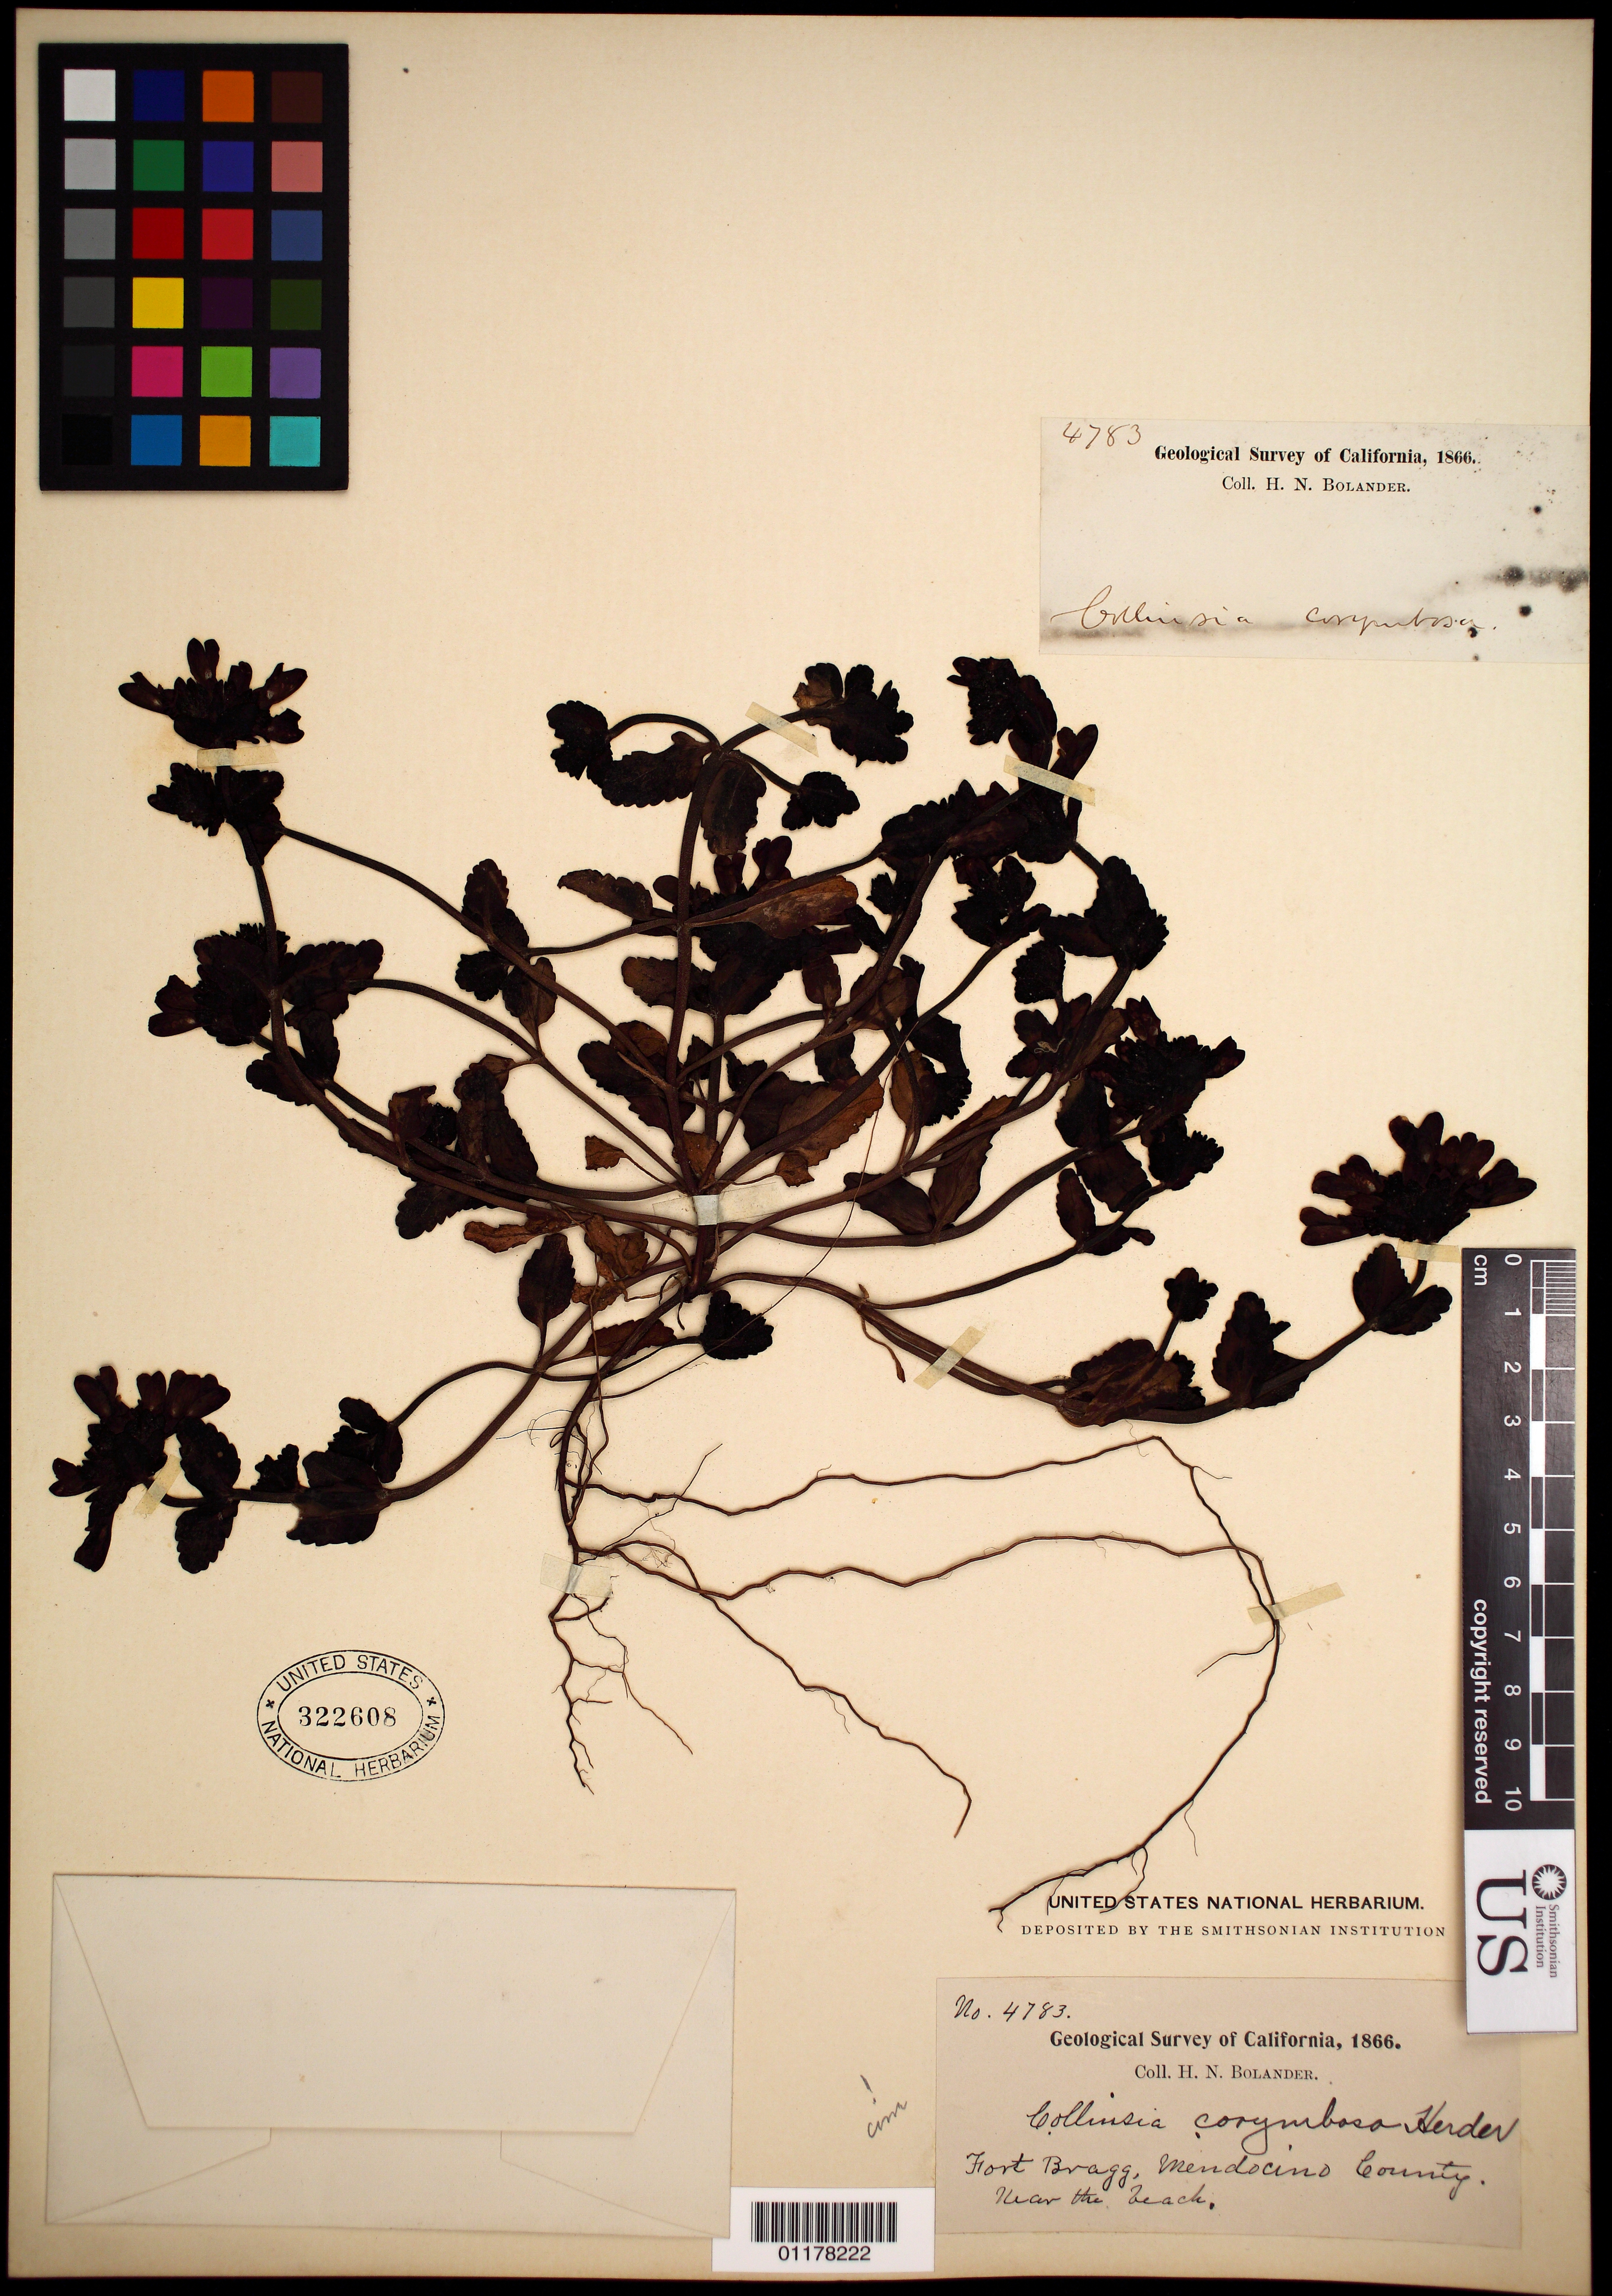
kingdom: Plantae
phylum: Tracheophyta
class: Magnoliopsida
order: Lamiales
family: Plantaginaceae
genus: Collinsia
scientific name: Collinsia corymbosa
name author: Herder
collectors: H. Bolander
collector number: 4783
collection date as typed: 1866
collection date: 1866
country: United States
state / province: California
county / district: Mendocino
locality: Fort Bragg, near beach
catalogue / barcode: US 322608